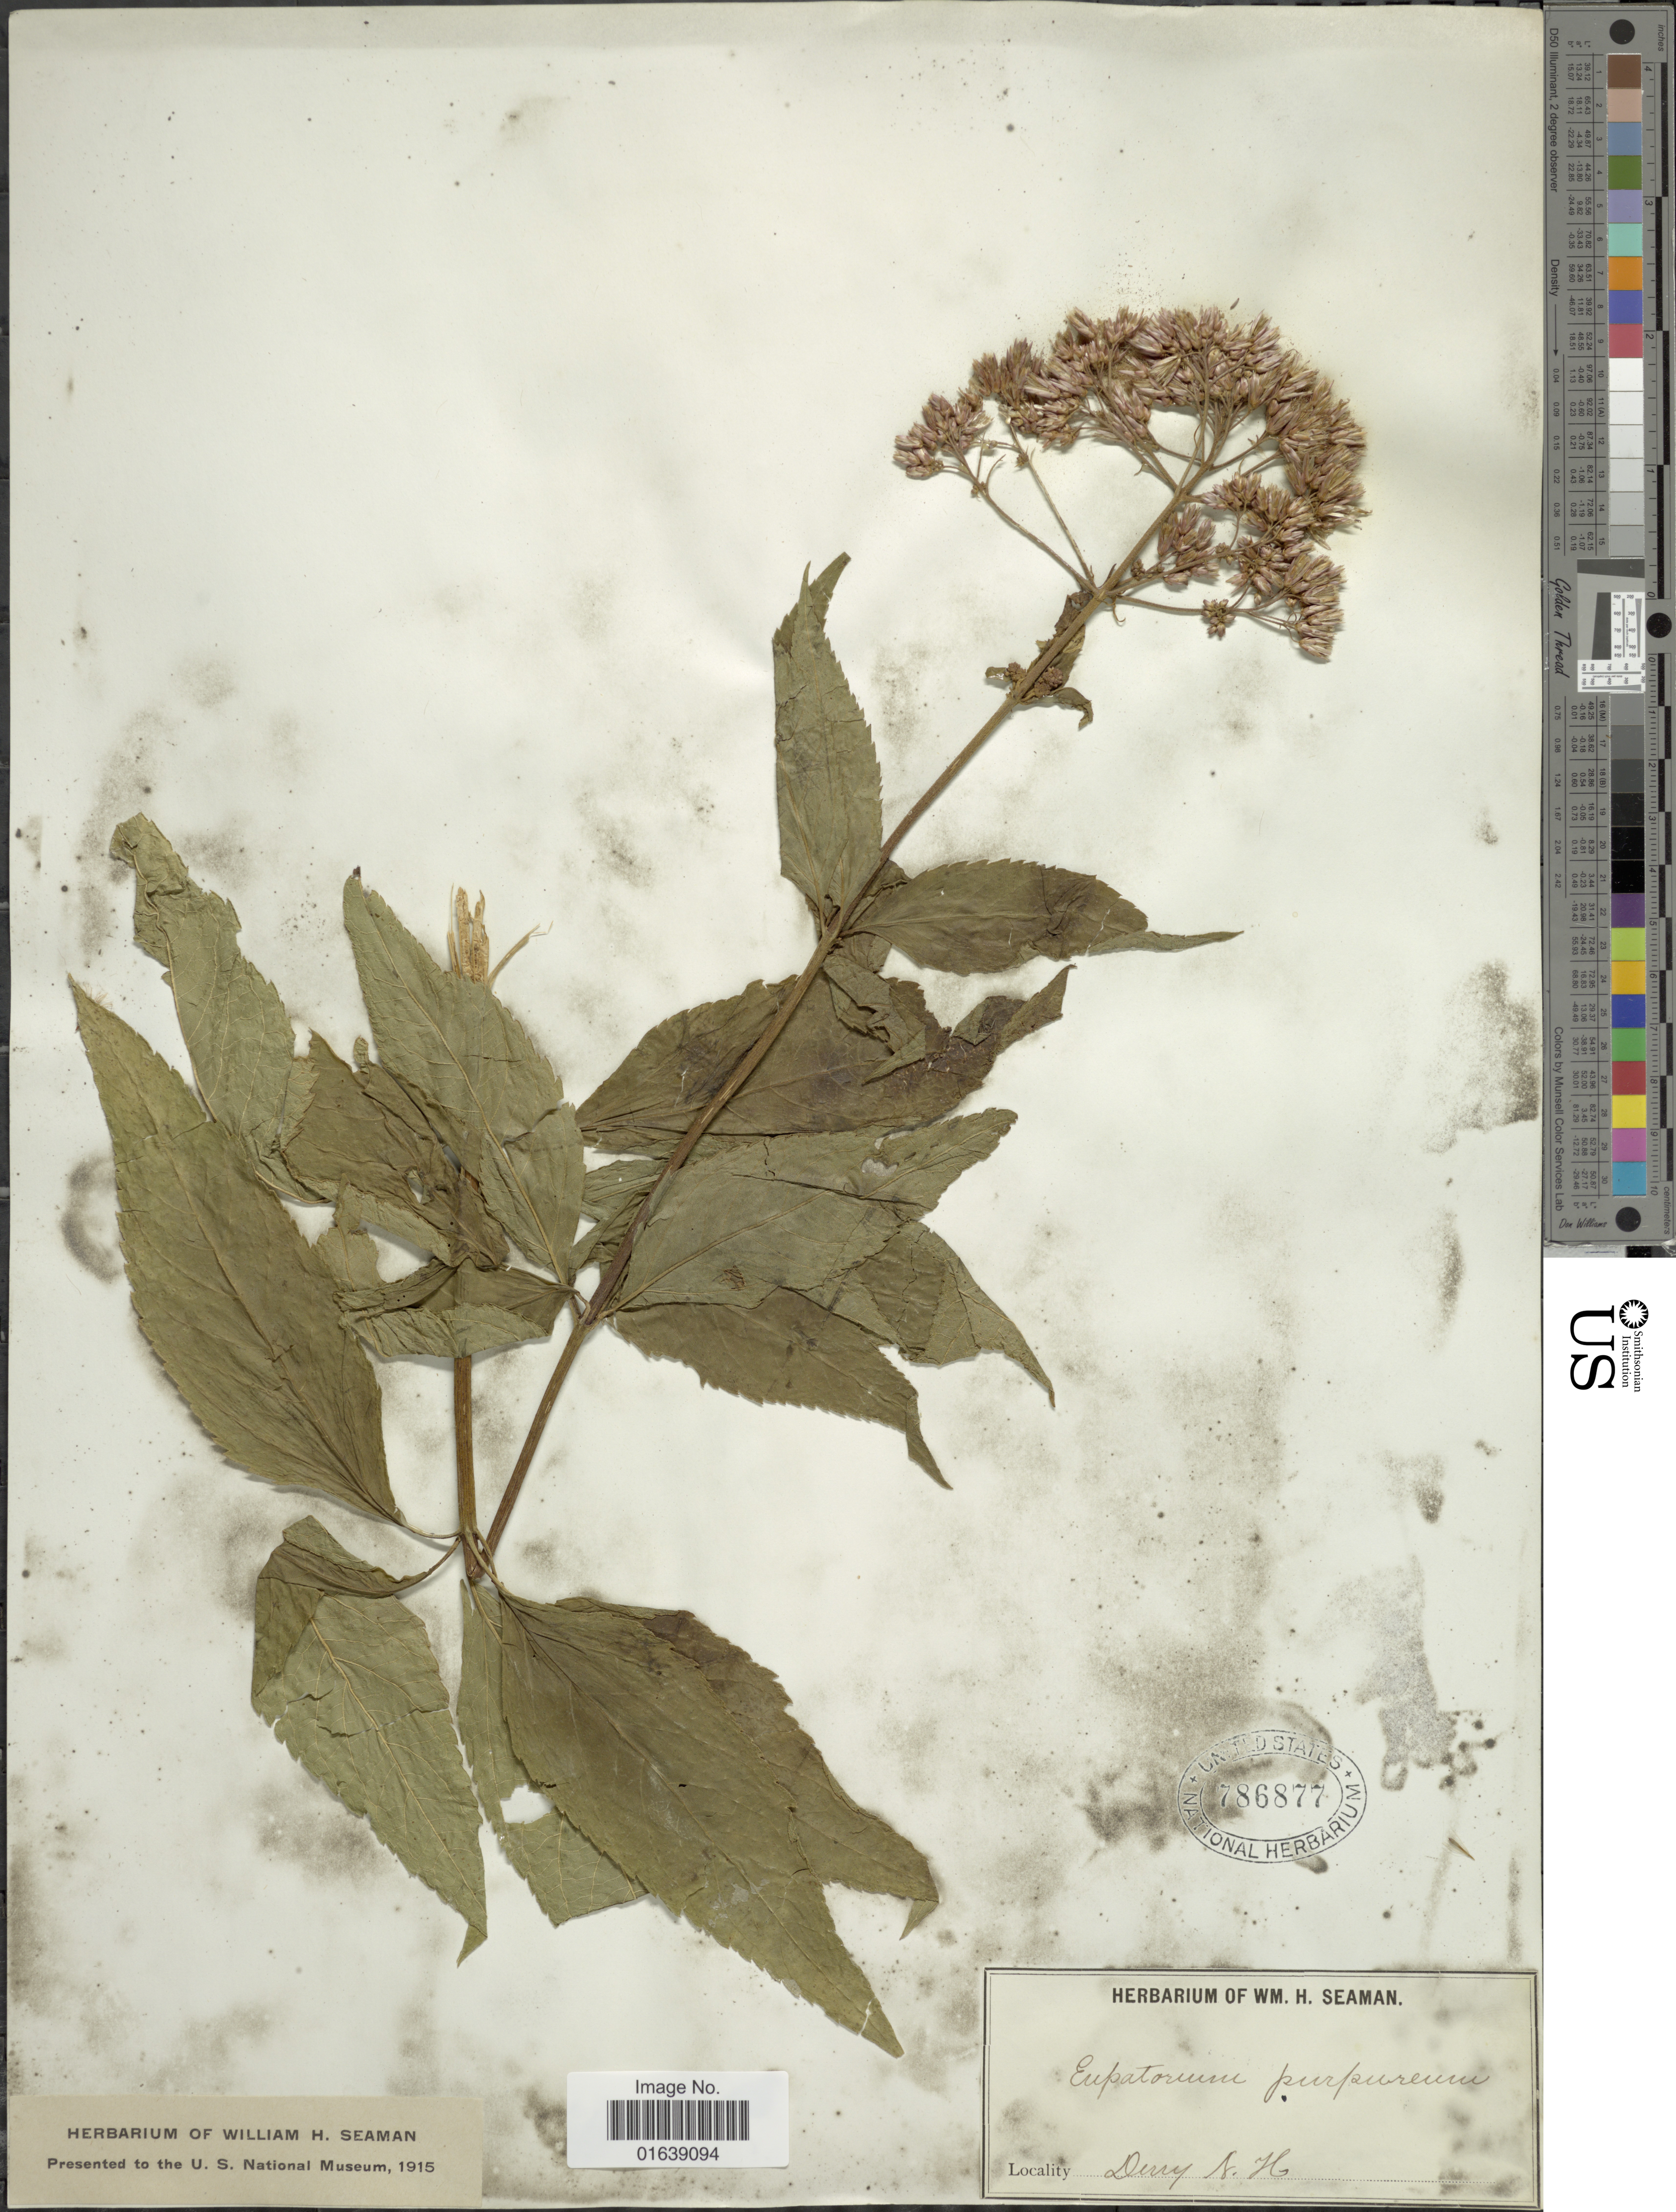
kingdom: Plantae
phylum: Tracheophyta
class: Magnoliopsida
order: Asterales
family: Asteraceae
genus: Eupatorium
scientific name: Eupatorium fistulosum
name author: Barratt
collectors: ex herb. Seaman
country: United States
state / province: New Hampshire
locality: Derry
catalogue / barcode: US 786877